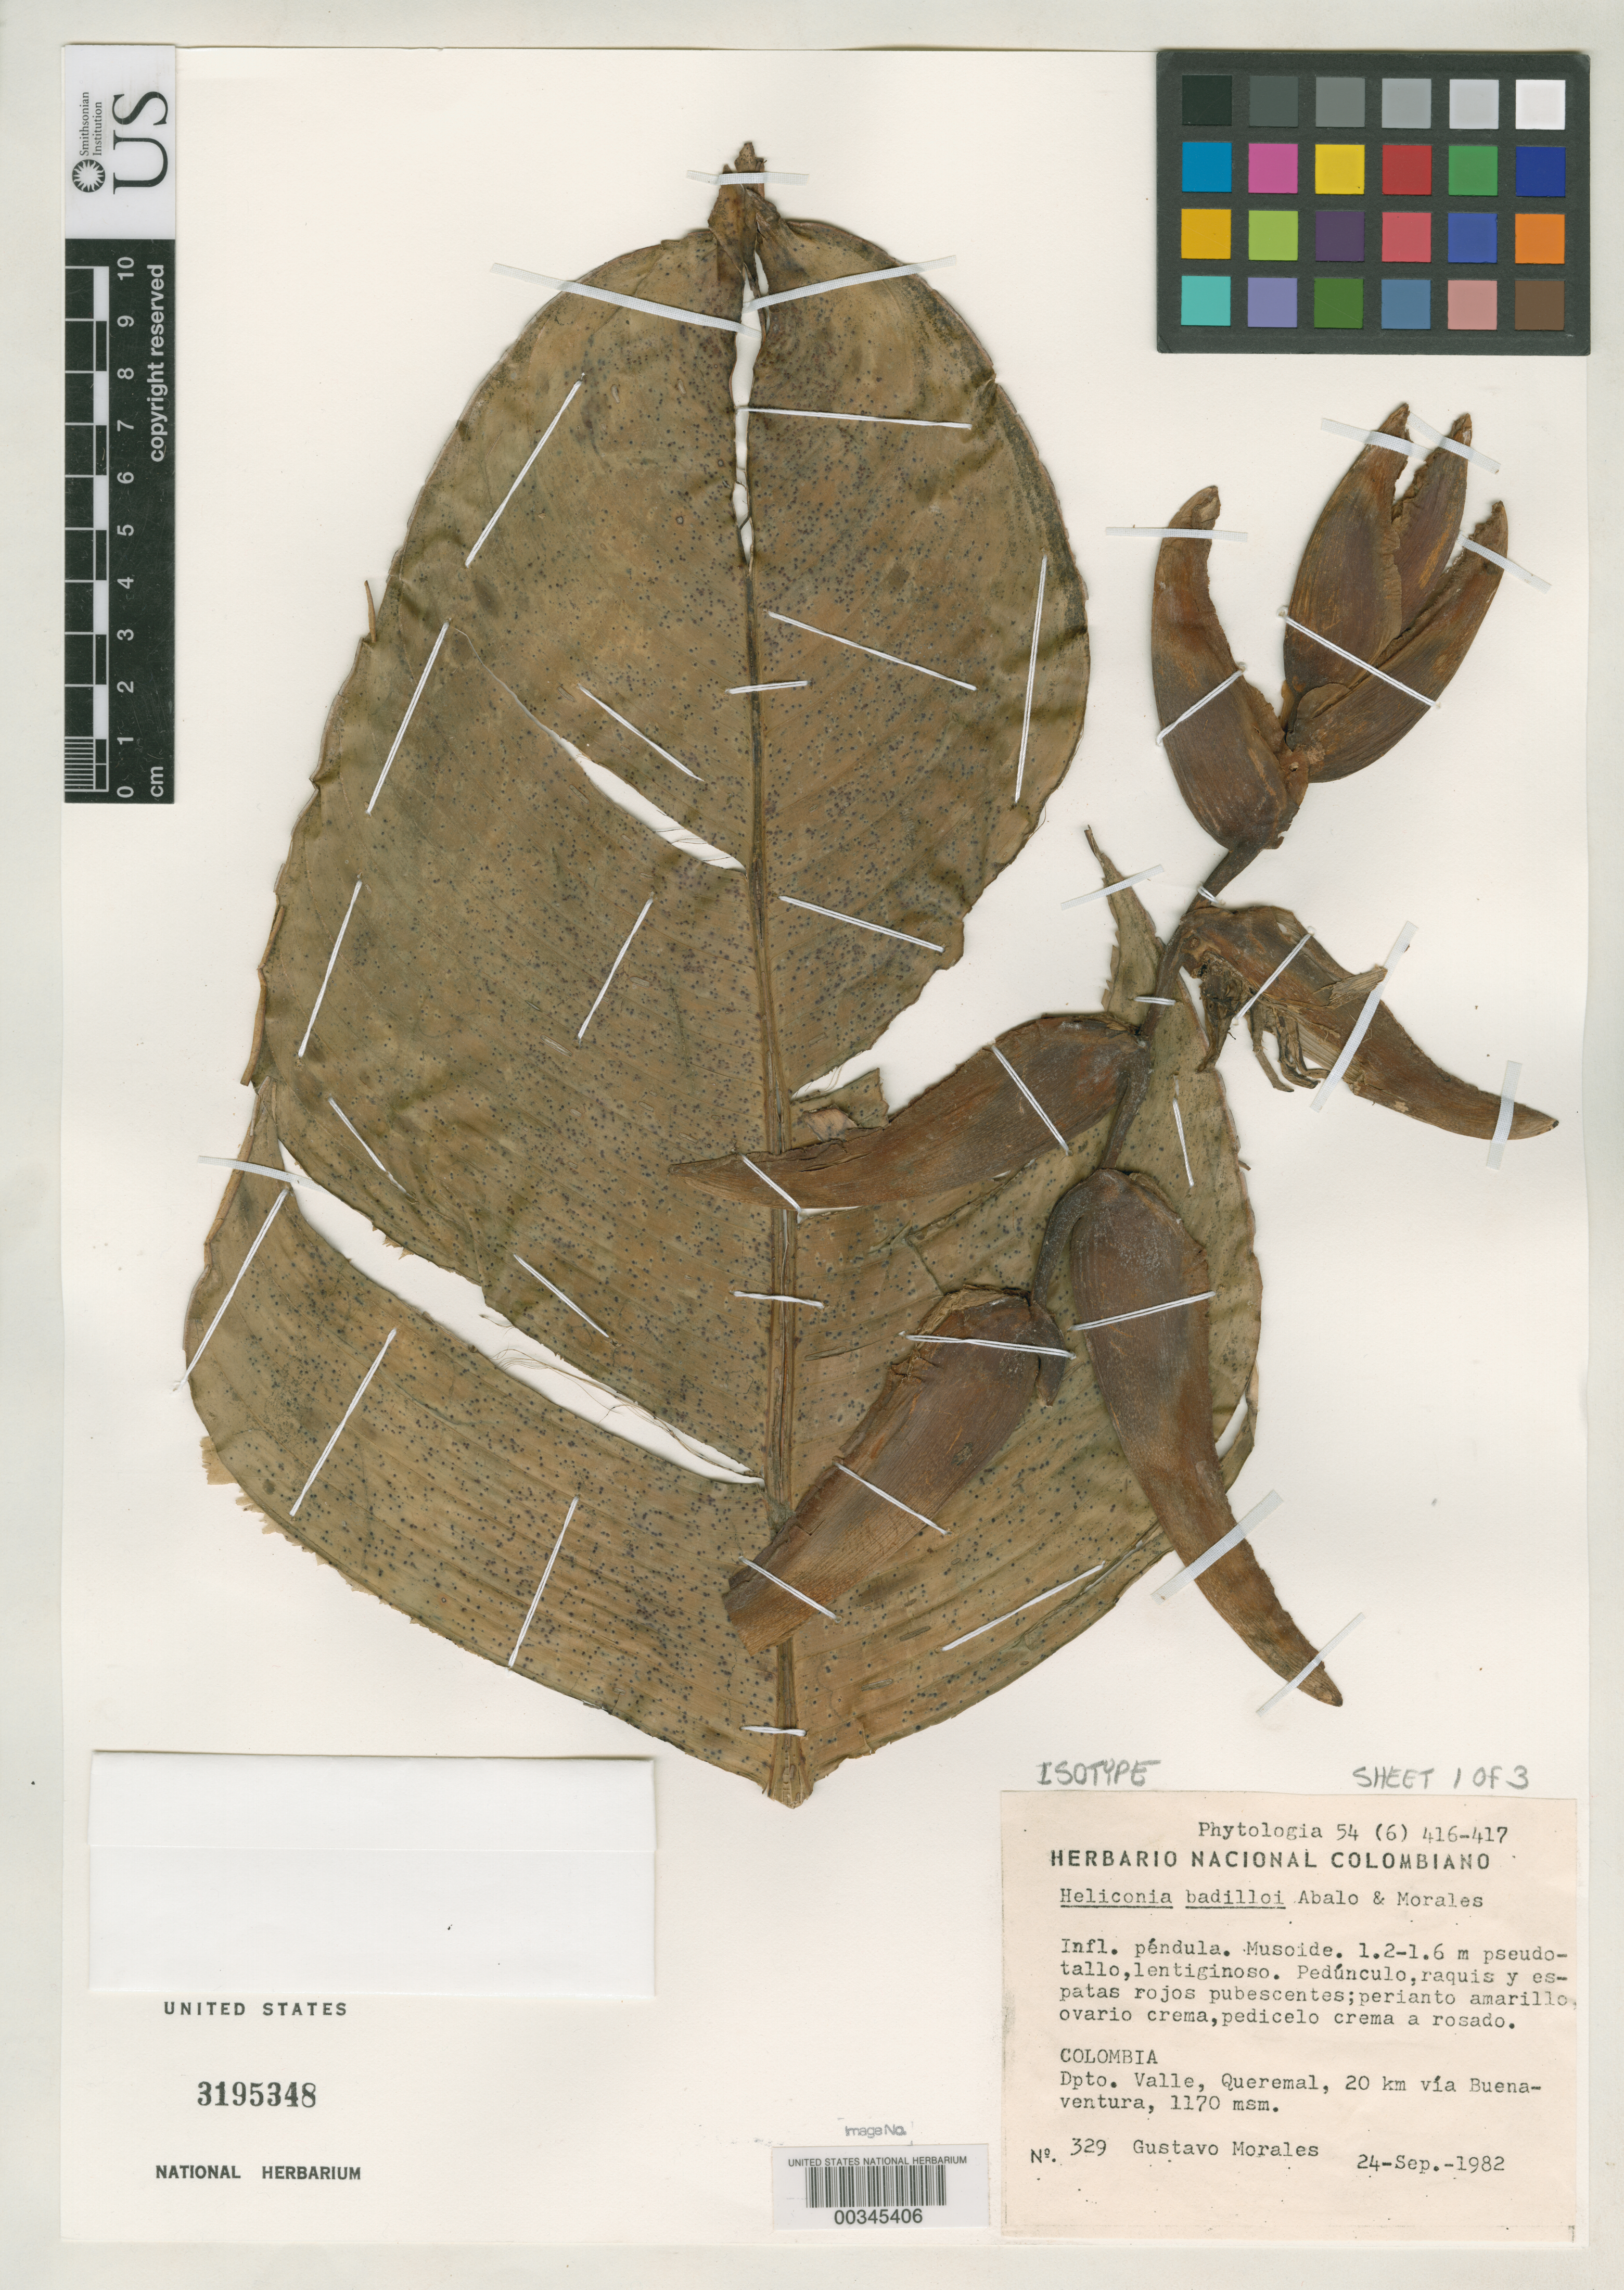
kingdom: Plantae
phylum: Tracheophyta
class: Liliopsida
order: Zingiberales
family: Heliconiaceae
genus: Heliconia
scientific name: Heliconia badilloi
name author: Abalo & G. Morales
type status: Isotype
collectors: G. Morales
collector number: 329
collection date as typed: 24 Sep 1982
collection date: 1982-09-24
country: Colombia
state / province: Valle del Cauca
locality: Queremal, 20 km via Buena Ventura.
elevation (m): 1170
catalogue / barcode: US 3195348